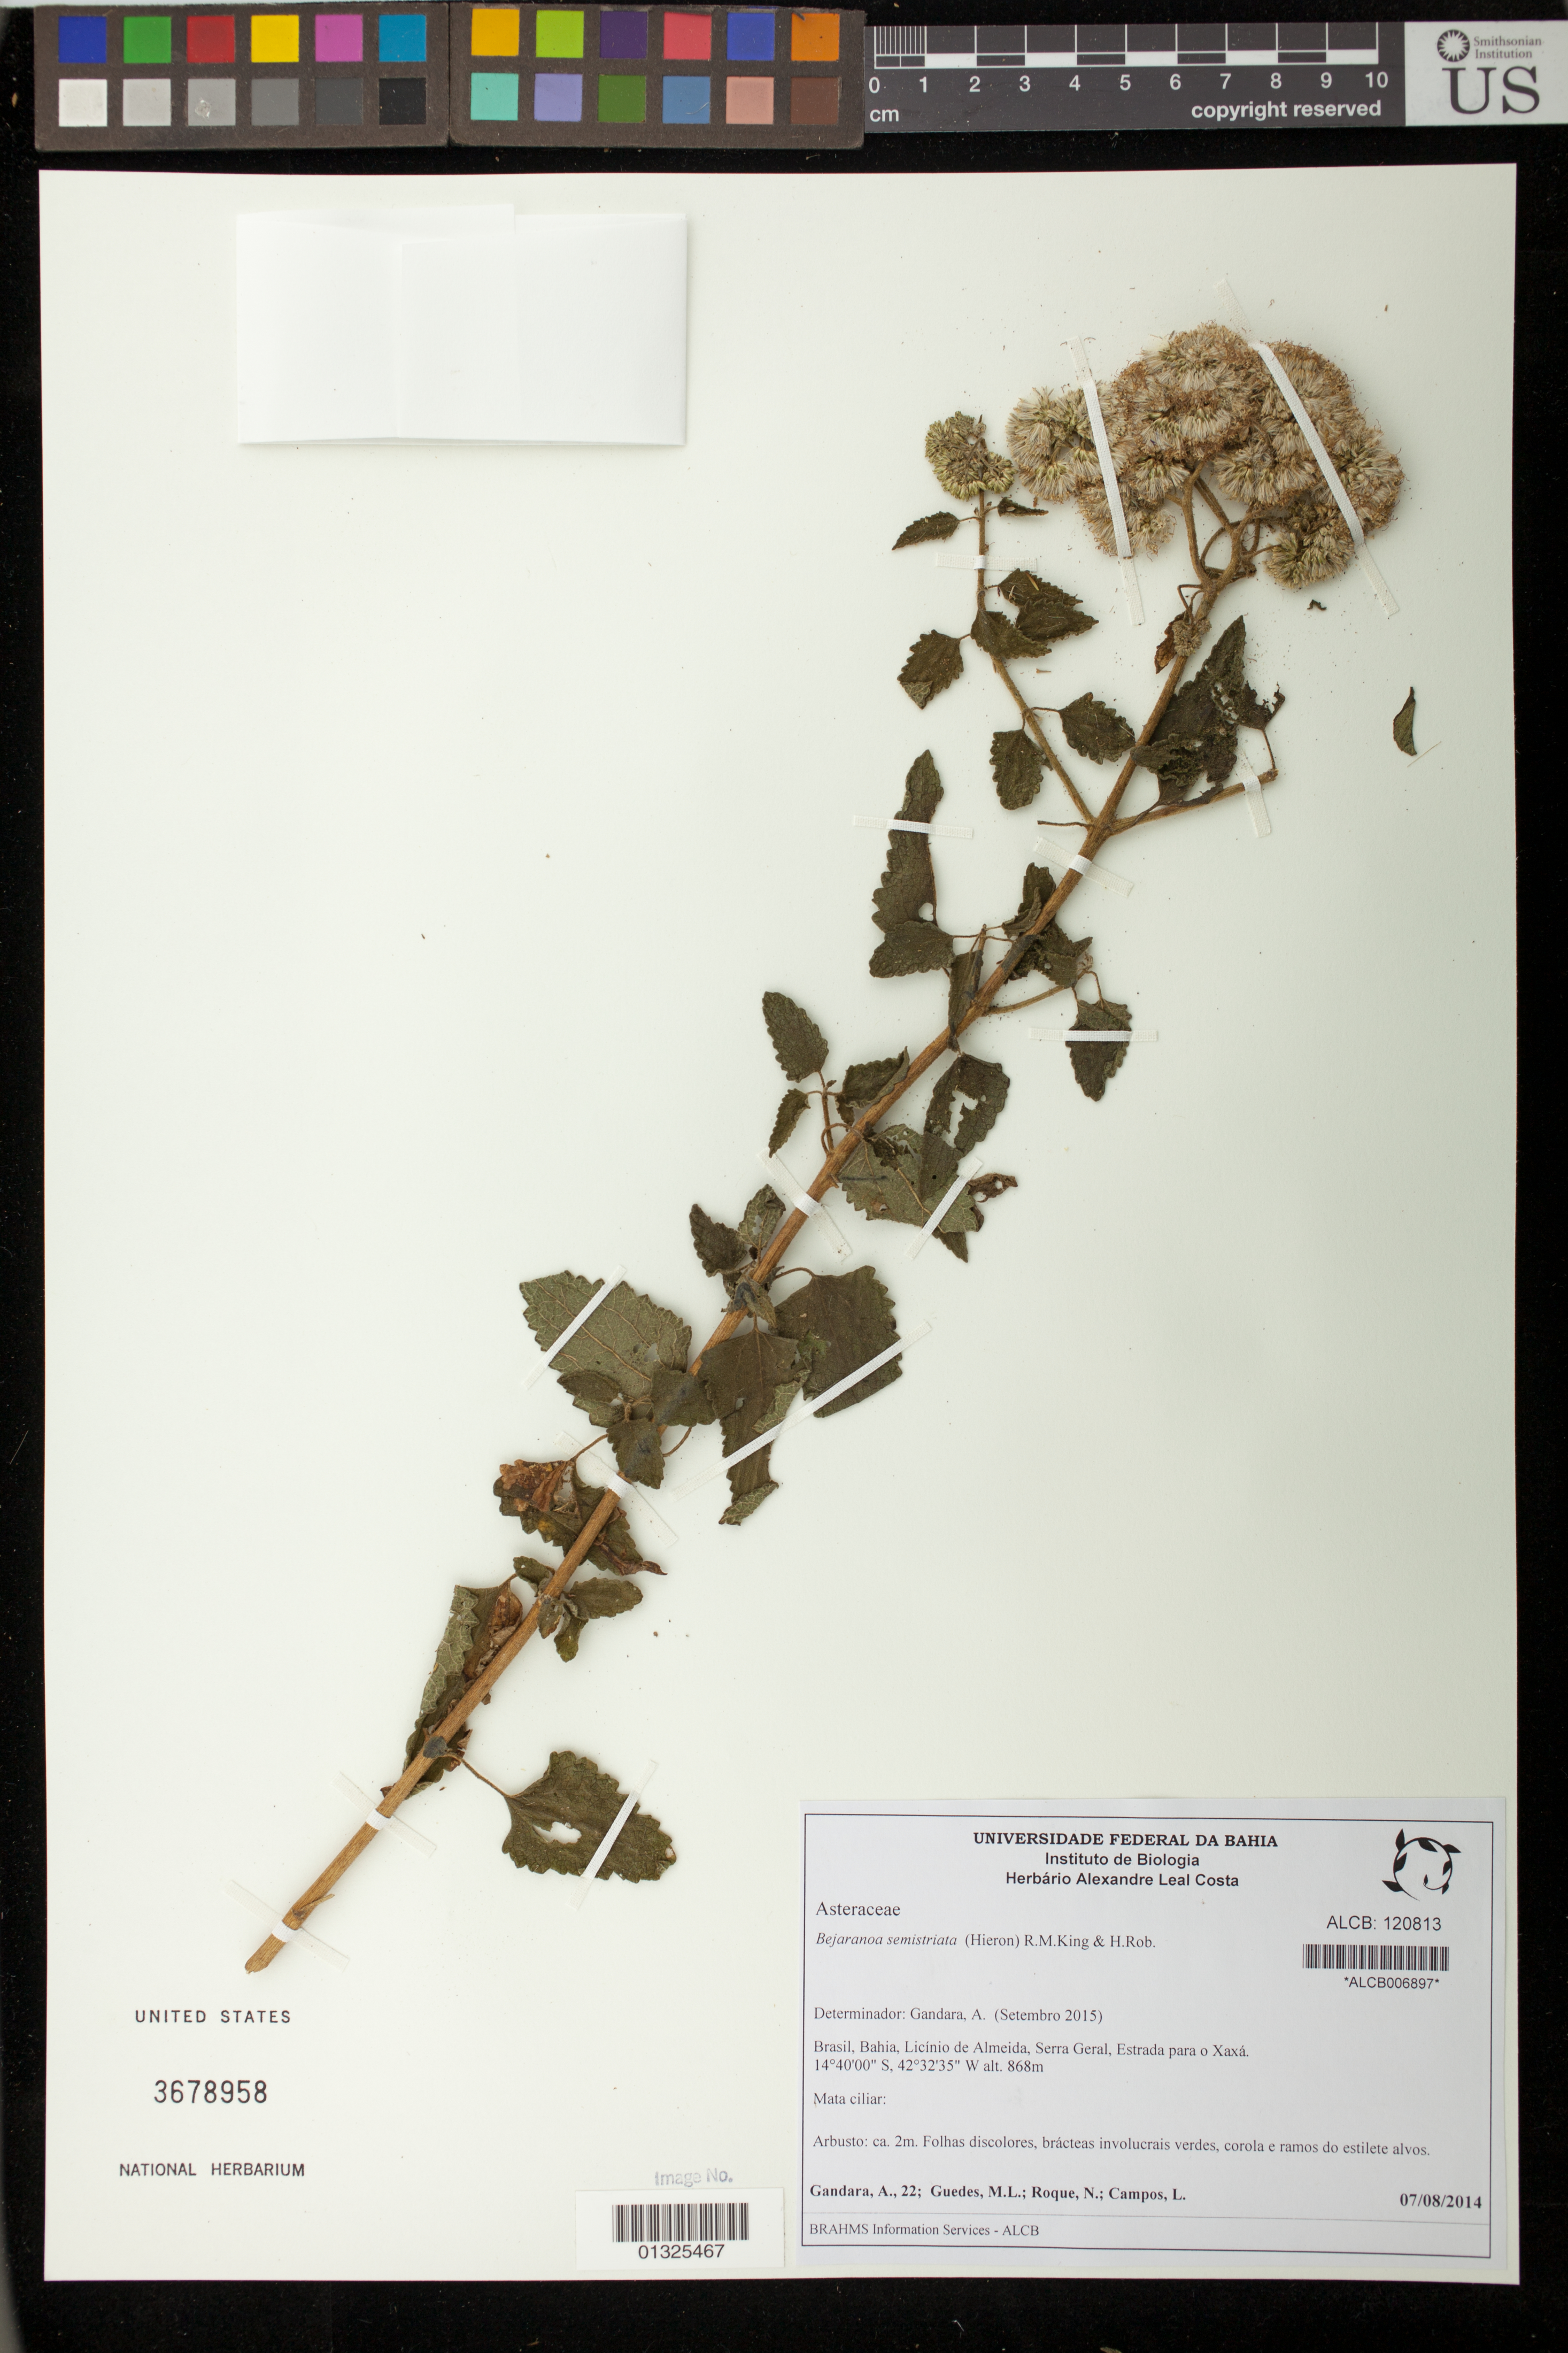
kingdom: Plantae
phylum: Tracheophyta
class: Magnoliopsida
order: Asterales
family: Asteraceae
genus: Bejaranoa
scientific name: Bejaranoa semistriata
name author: (Baker) R.M. King & H. Rob.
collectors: A. Gándara, M. L. Guedes, N. Roque & L. Campos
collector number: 22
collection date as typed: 7 August 2014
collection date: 2014-08-07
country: Brazil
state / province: Bahia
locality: Licinio de Almeida, Serra Geral, Estrada para o Xaxa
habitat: Mata ciliar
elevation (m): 868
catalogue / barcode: US 3678958